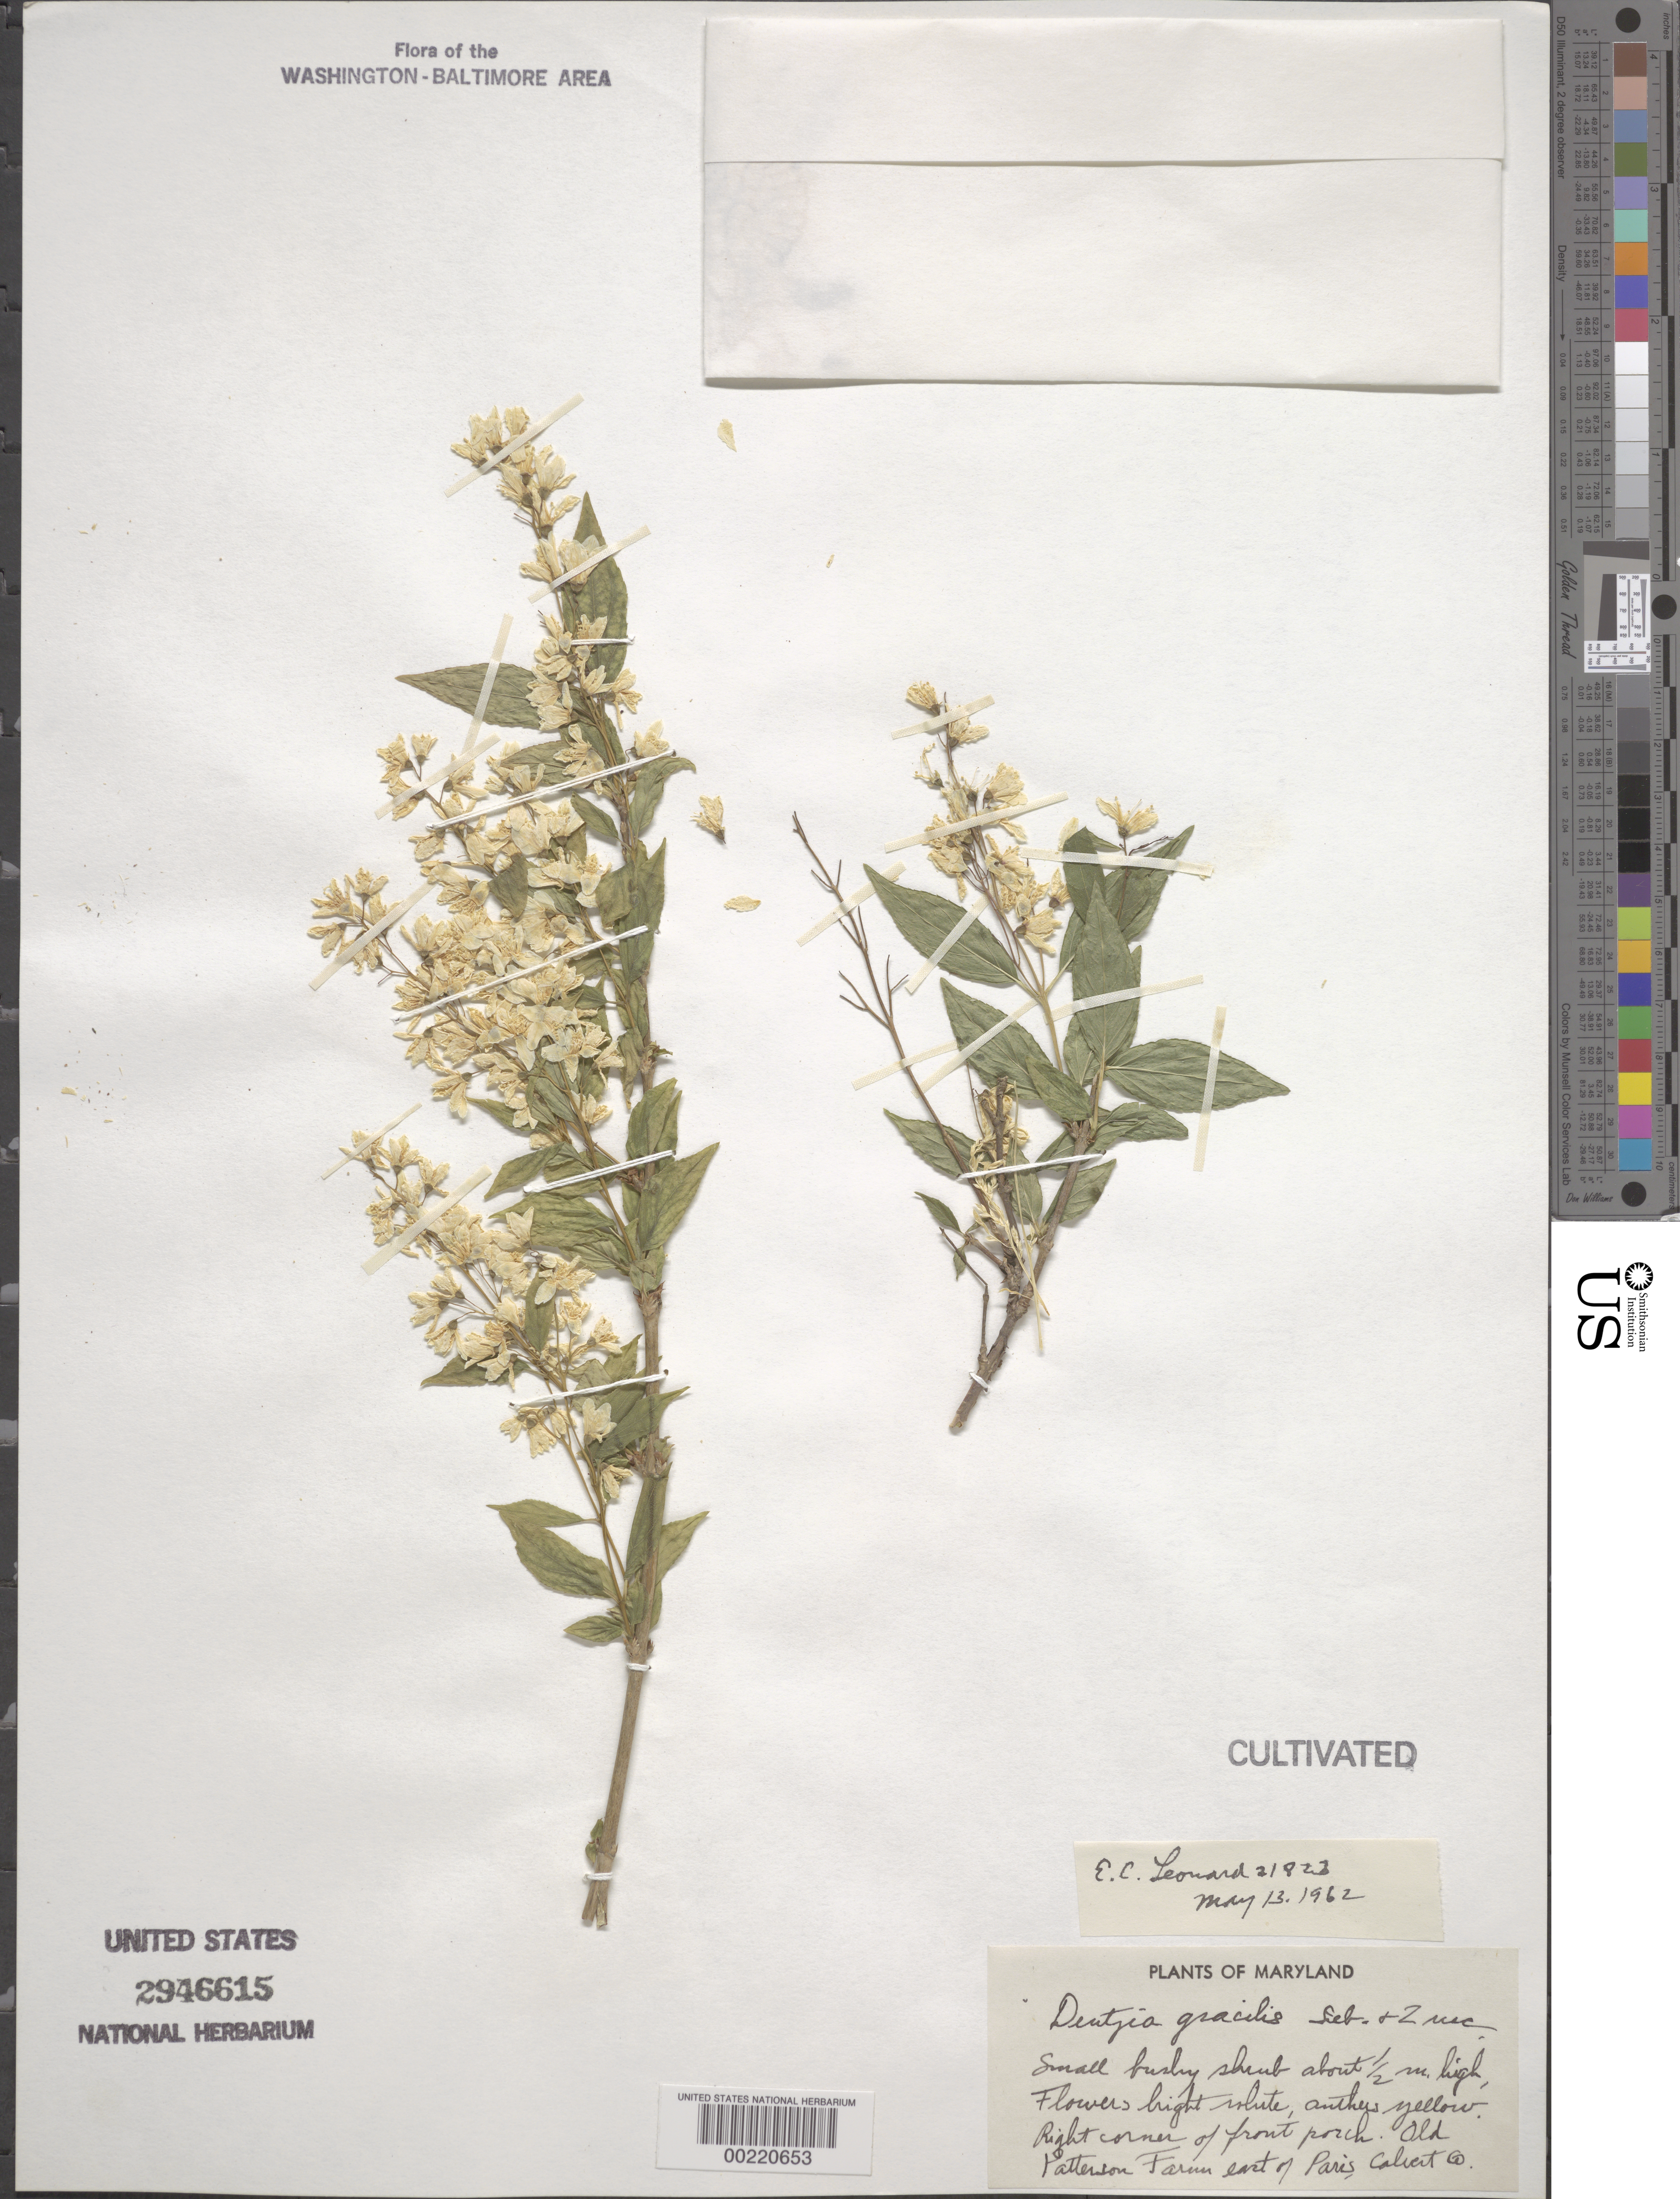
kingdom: Plantae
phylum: Tracheophyta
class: Magnoliopsida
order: Cornales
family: Hydrangeaceae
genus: Deutzia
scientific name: Deutzia gracilis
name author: Siebold & Zucc.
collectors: E. C. Leonard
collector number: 21823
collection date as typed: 13 May 1962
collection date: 1962-05-13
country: United States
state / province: Maryland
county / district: Calvert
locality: E of Paris, Old Patterson Farm, right corner of front Porch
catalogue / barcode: US 2946615